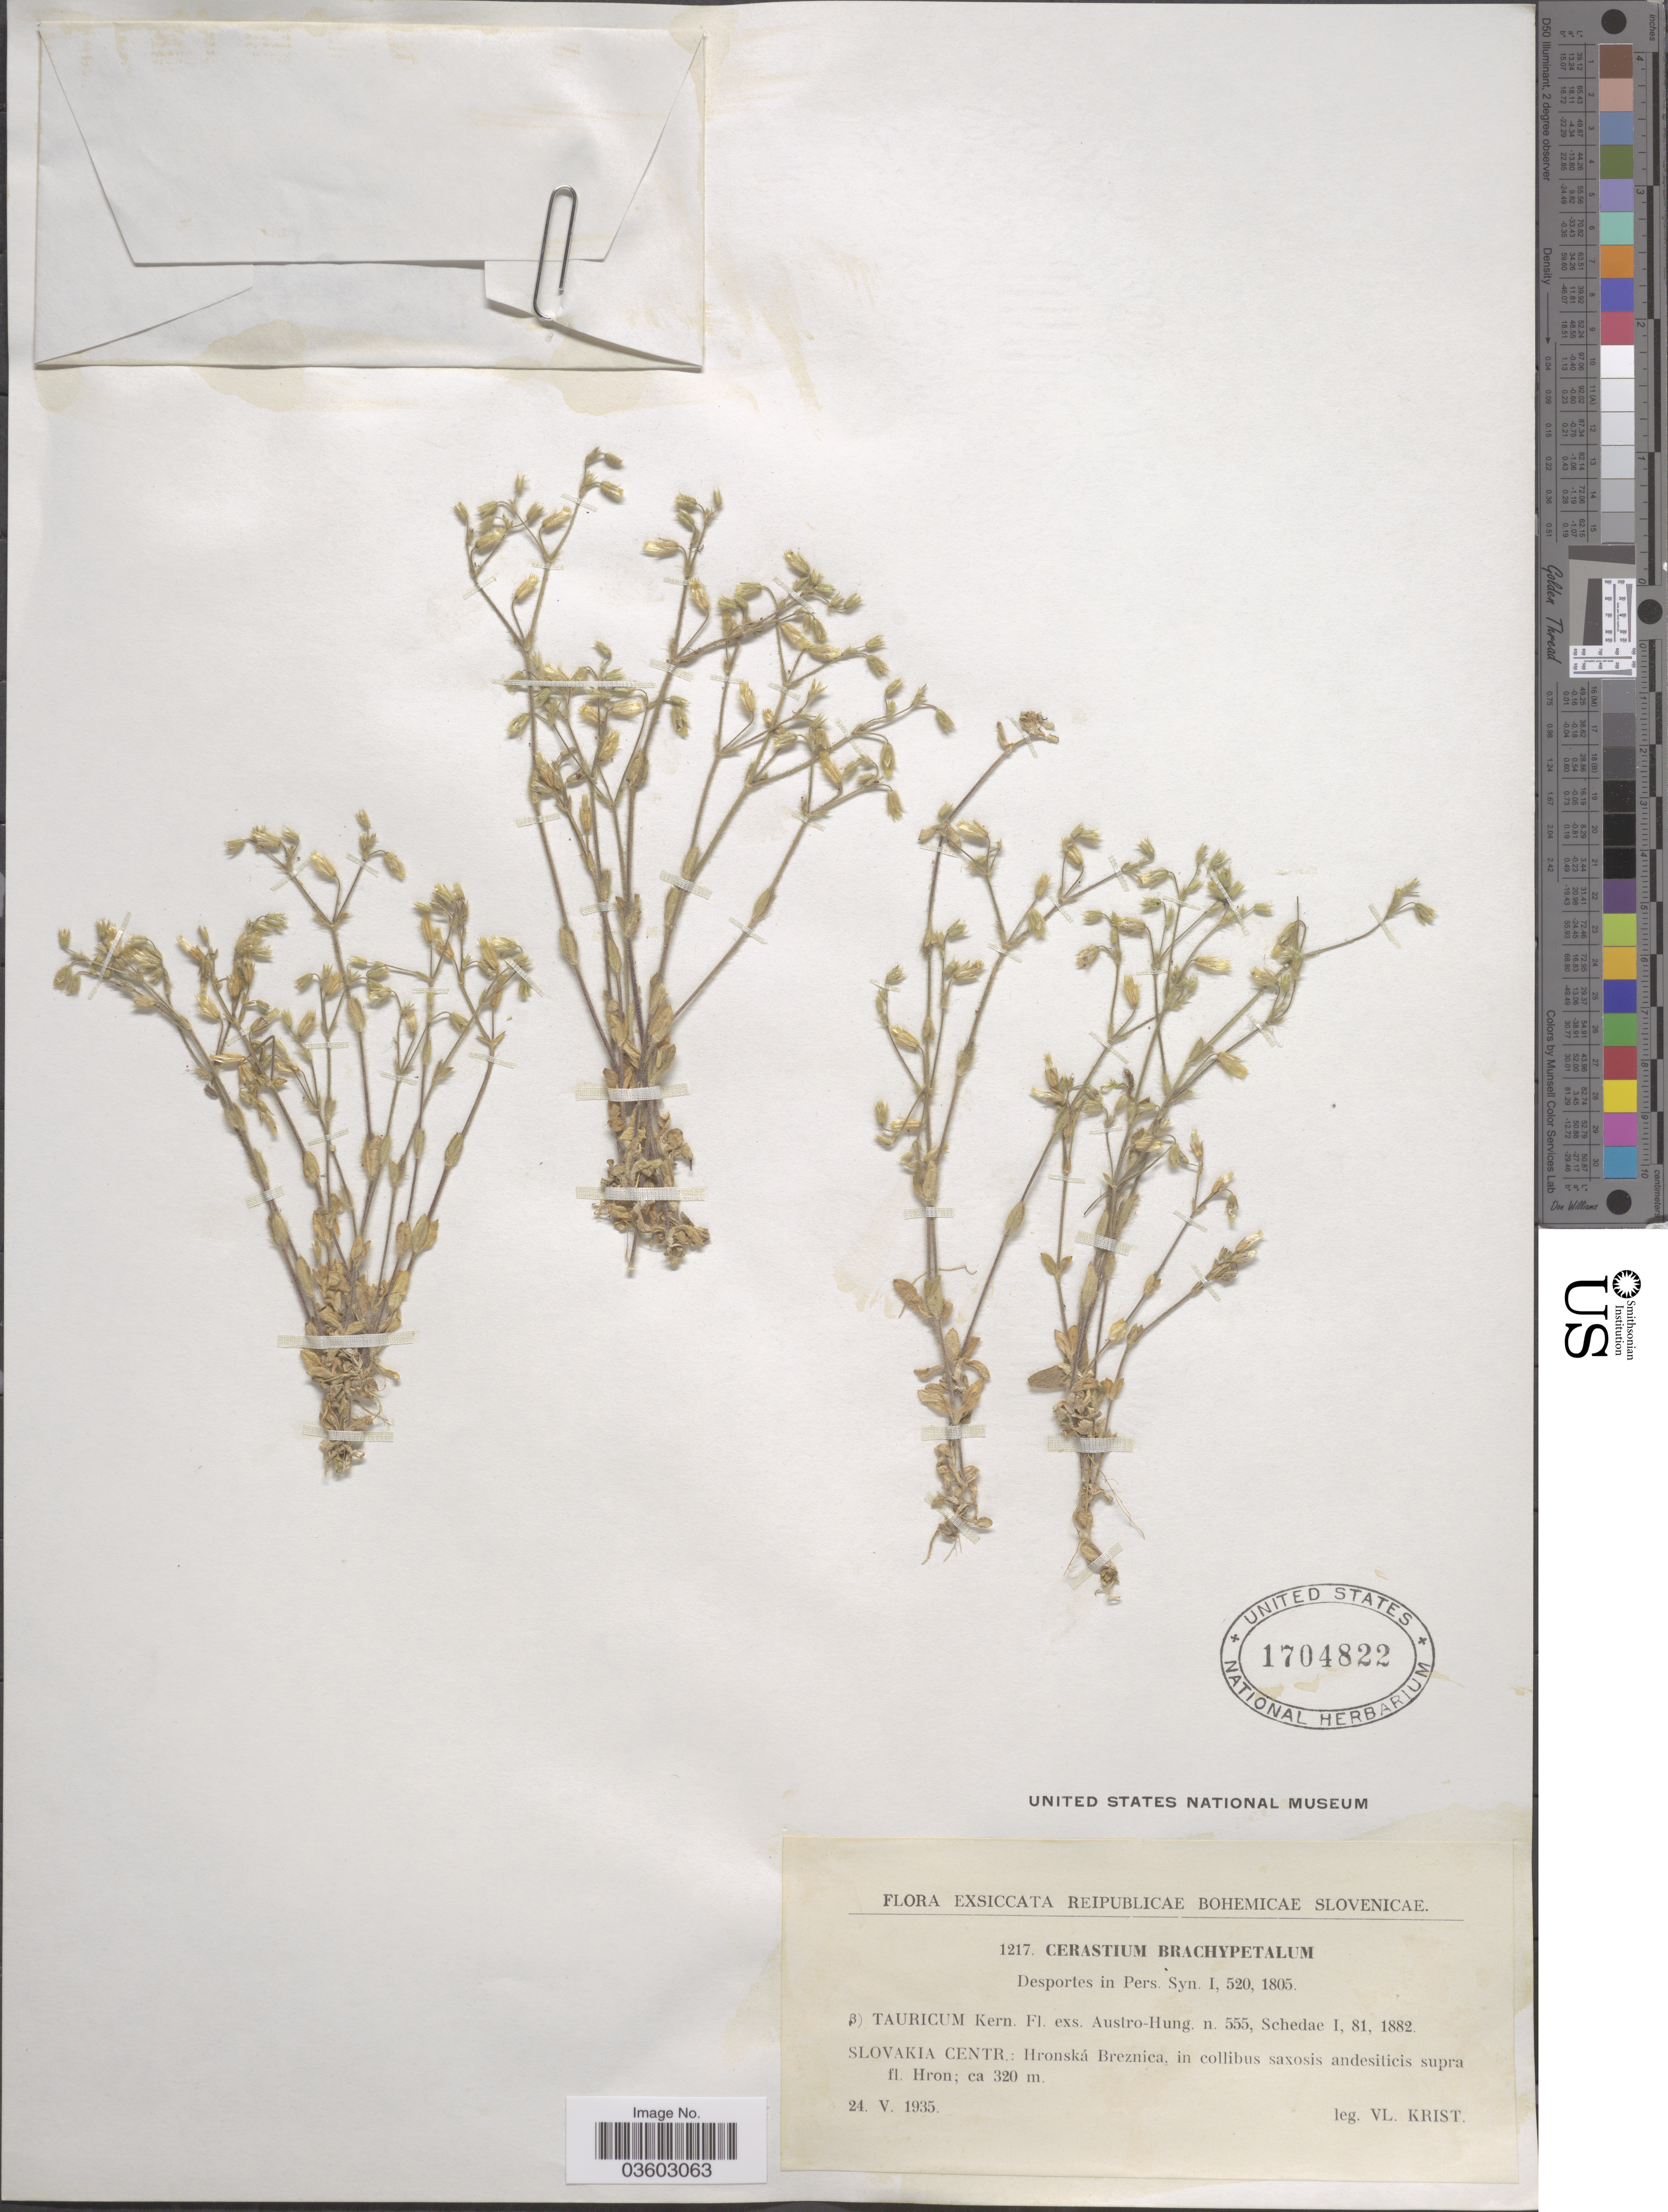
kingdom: Plantae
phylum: Tracheophyta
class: Magnoliopsida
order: Caryophyllales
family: Caryophyllaceae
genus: Cerastium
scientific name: Cerastium brachypetalum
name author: Pers.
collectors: V. Krist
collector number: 1217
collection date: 1935-05-24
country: Slovakia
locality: Reipublicae Bohemicae Slovenicae. Slovakia Centr.: Hronská Breznica, in collibus saxosis andesiticis supra fl. Hron.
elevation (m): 320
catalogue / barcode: US 1704822